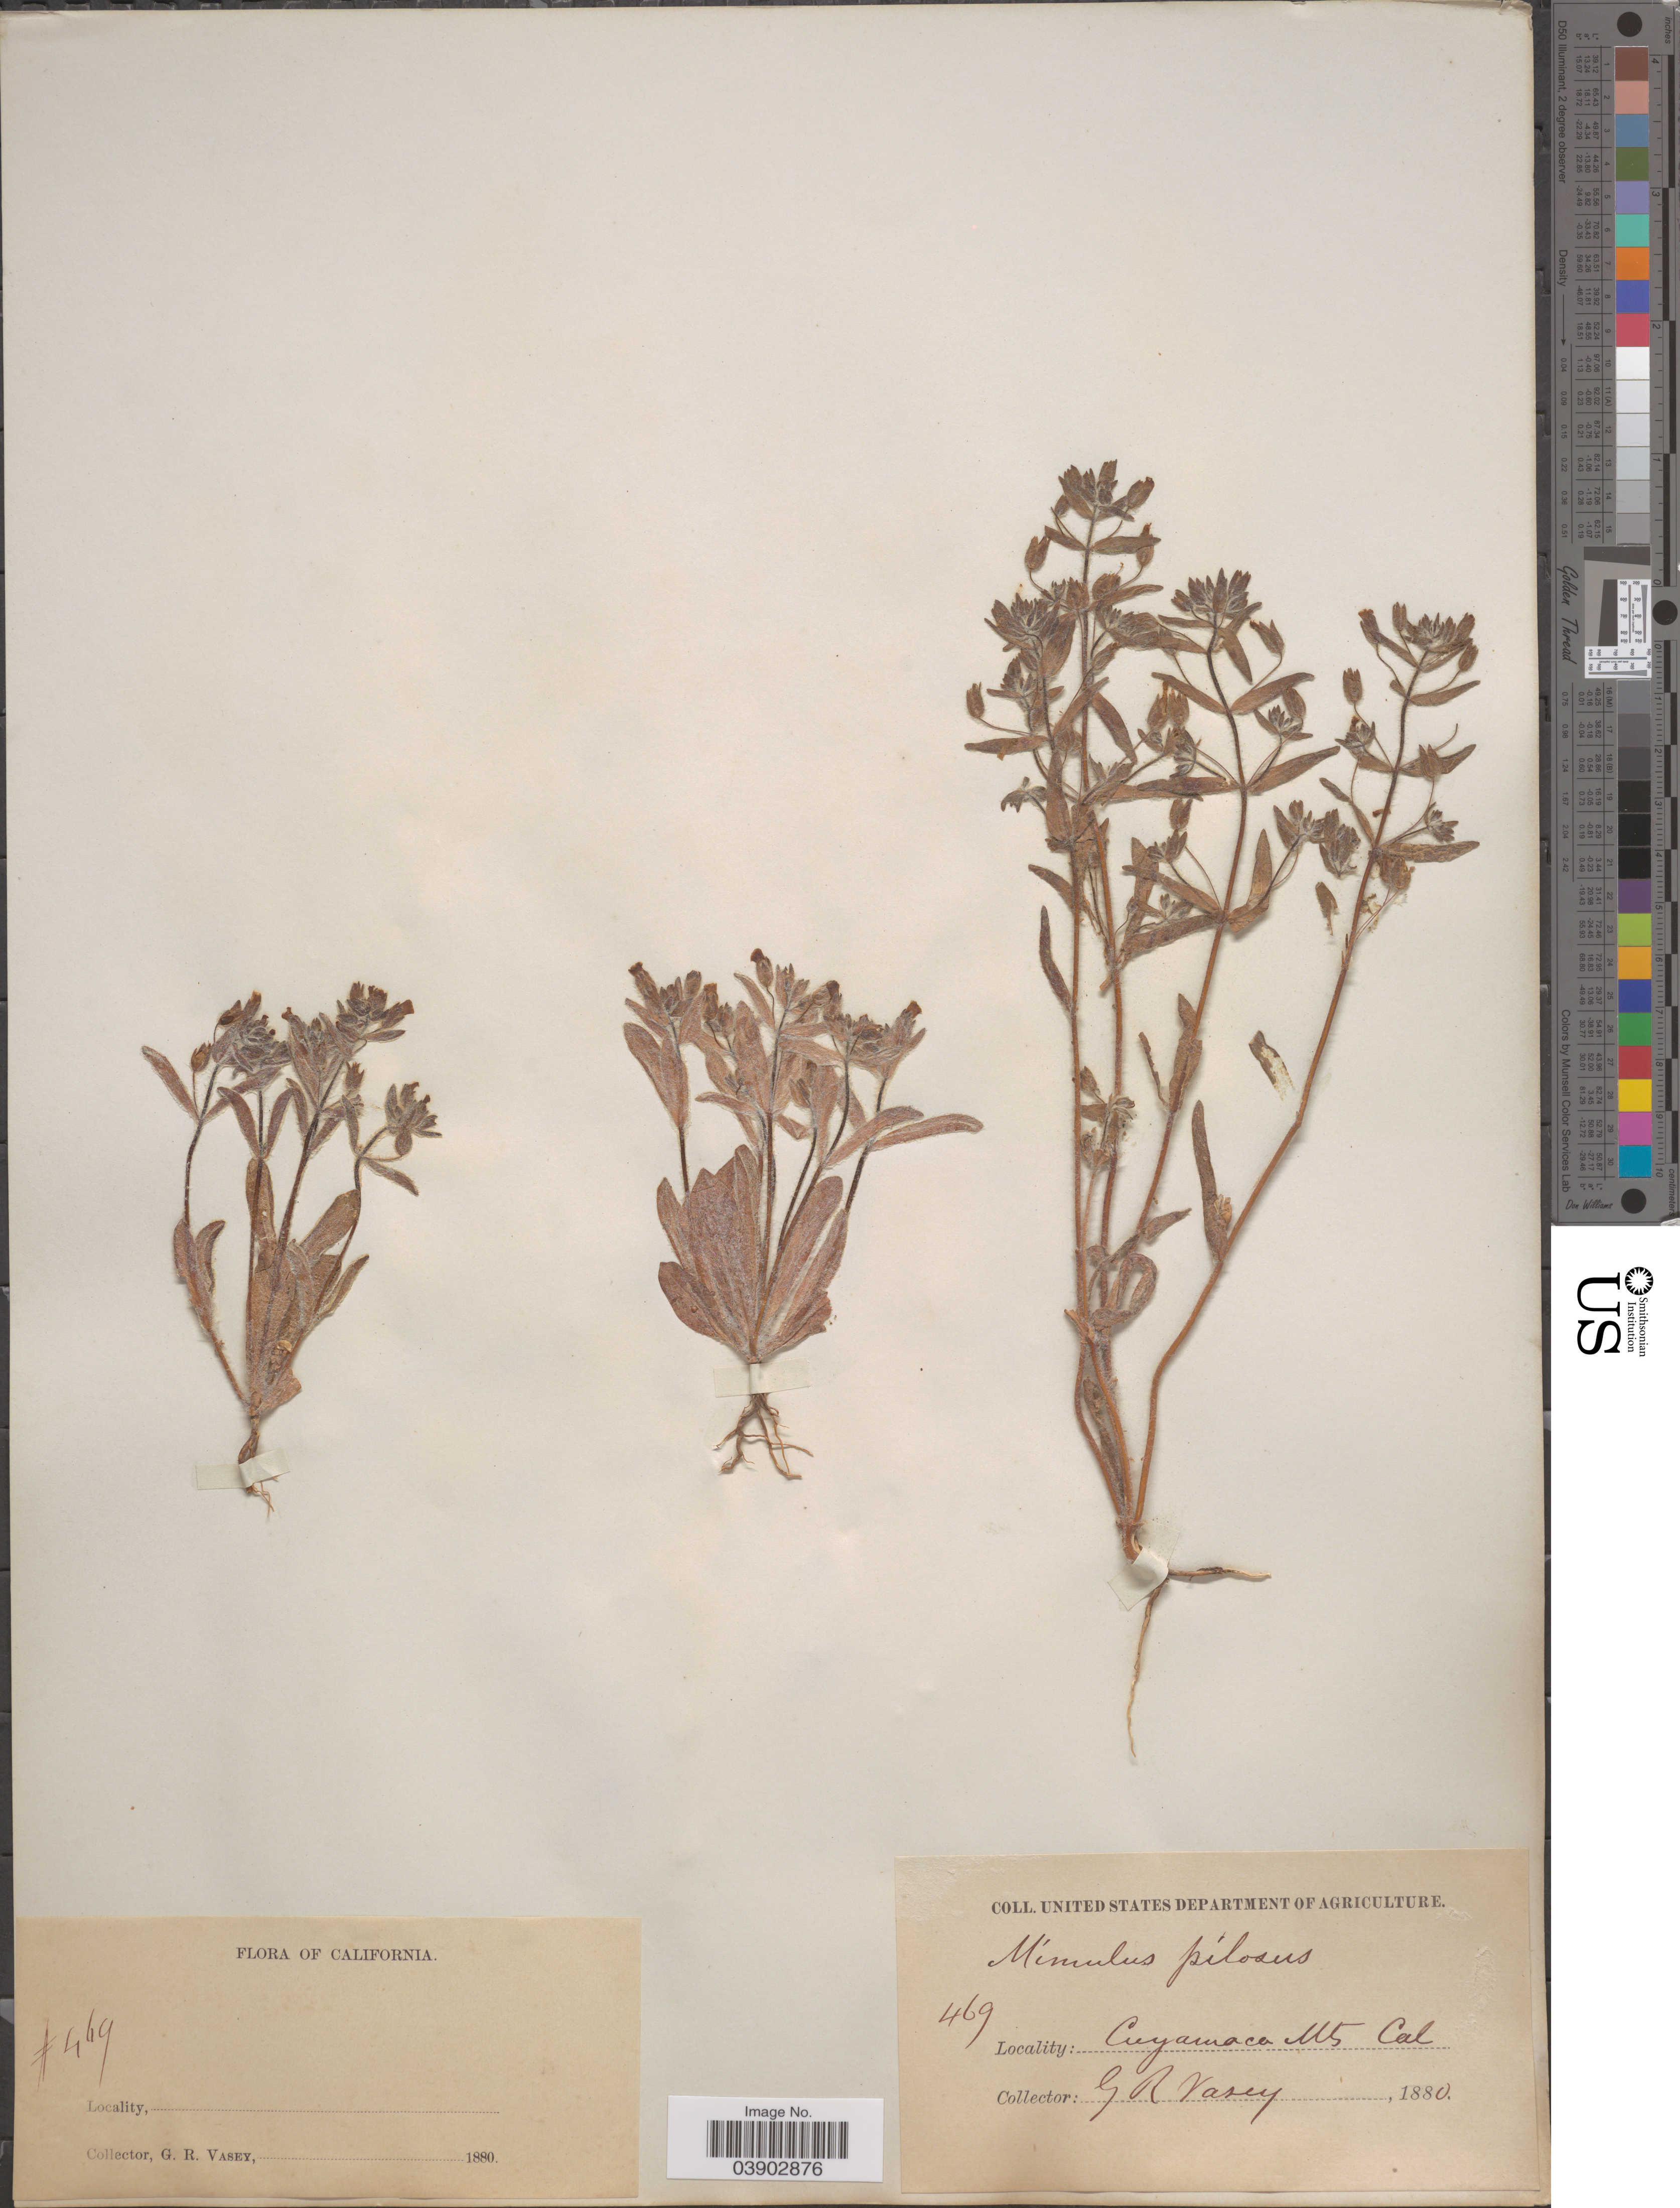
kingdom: Plantae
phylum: Tracheophyta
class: Magnoliopsida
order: Lamiales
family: Phrymaceae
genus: Mimetanthe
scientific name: Mimetanthe pilosa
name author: (Benth.) Greene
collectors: G. R. Vasey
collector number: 469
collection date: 1880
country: United States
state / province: California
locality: Cuyamaca Mts.